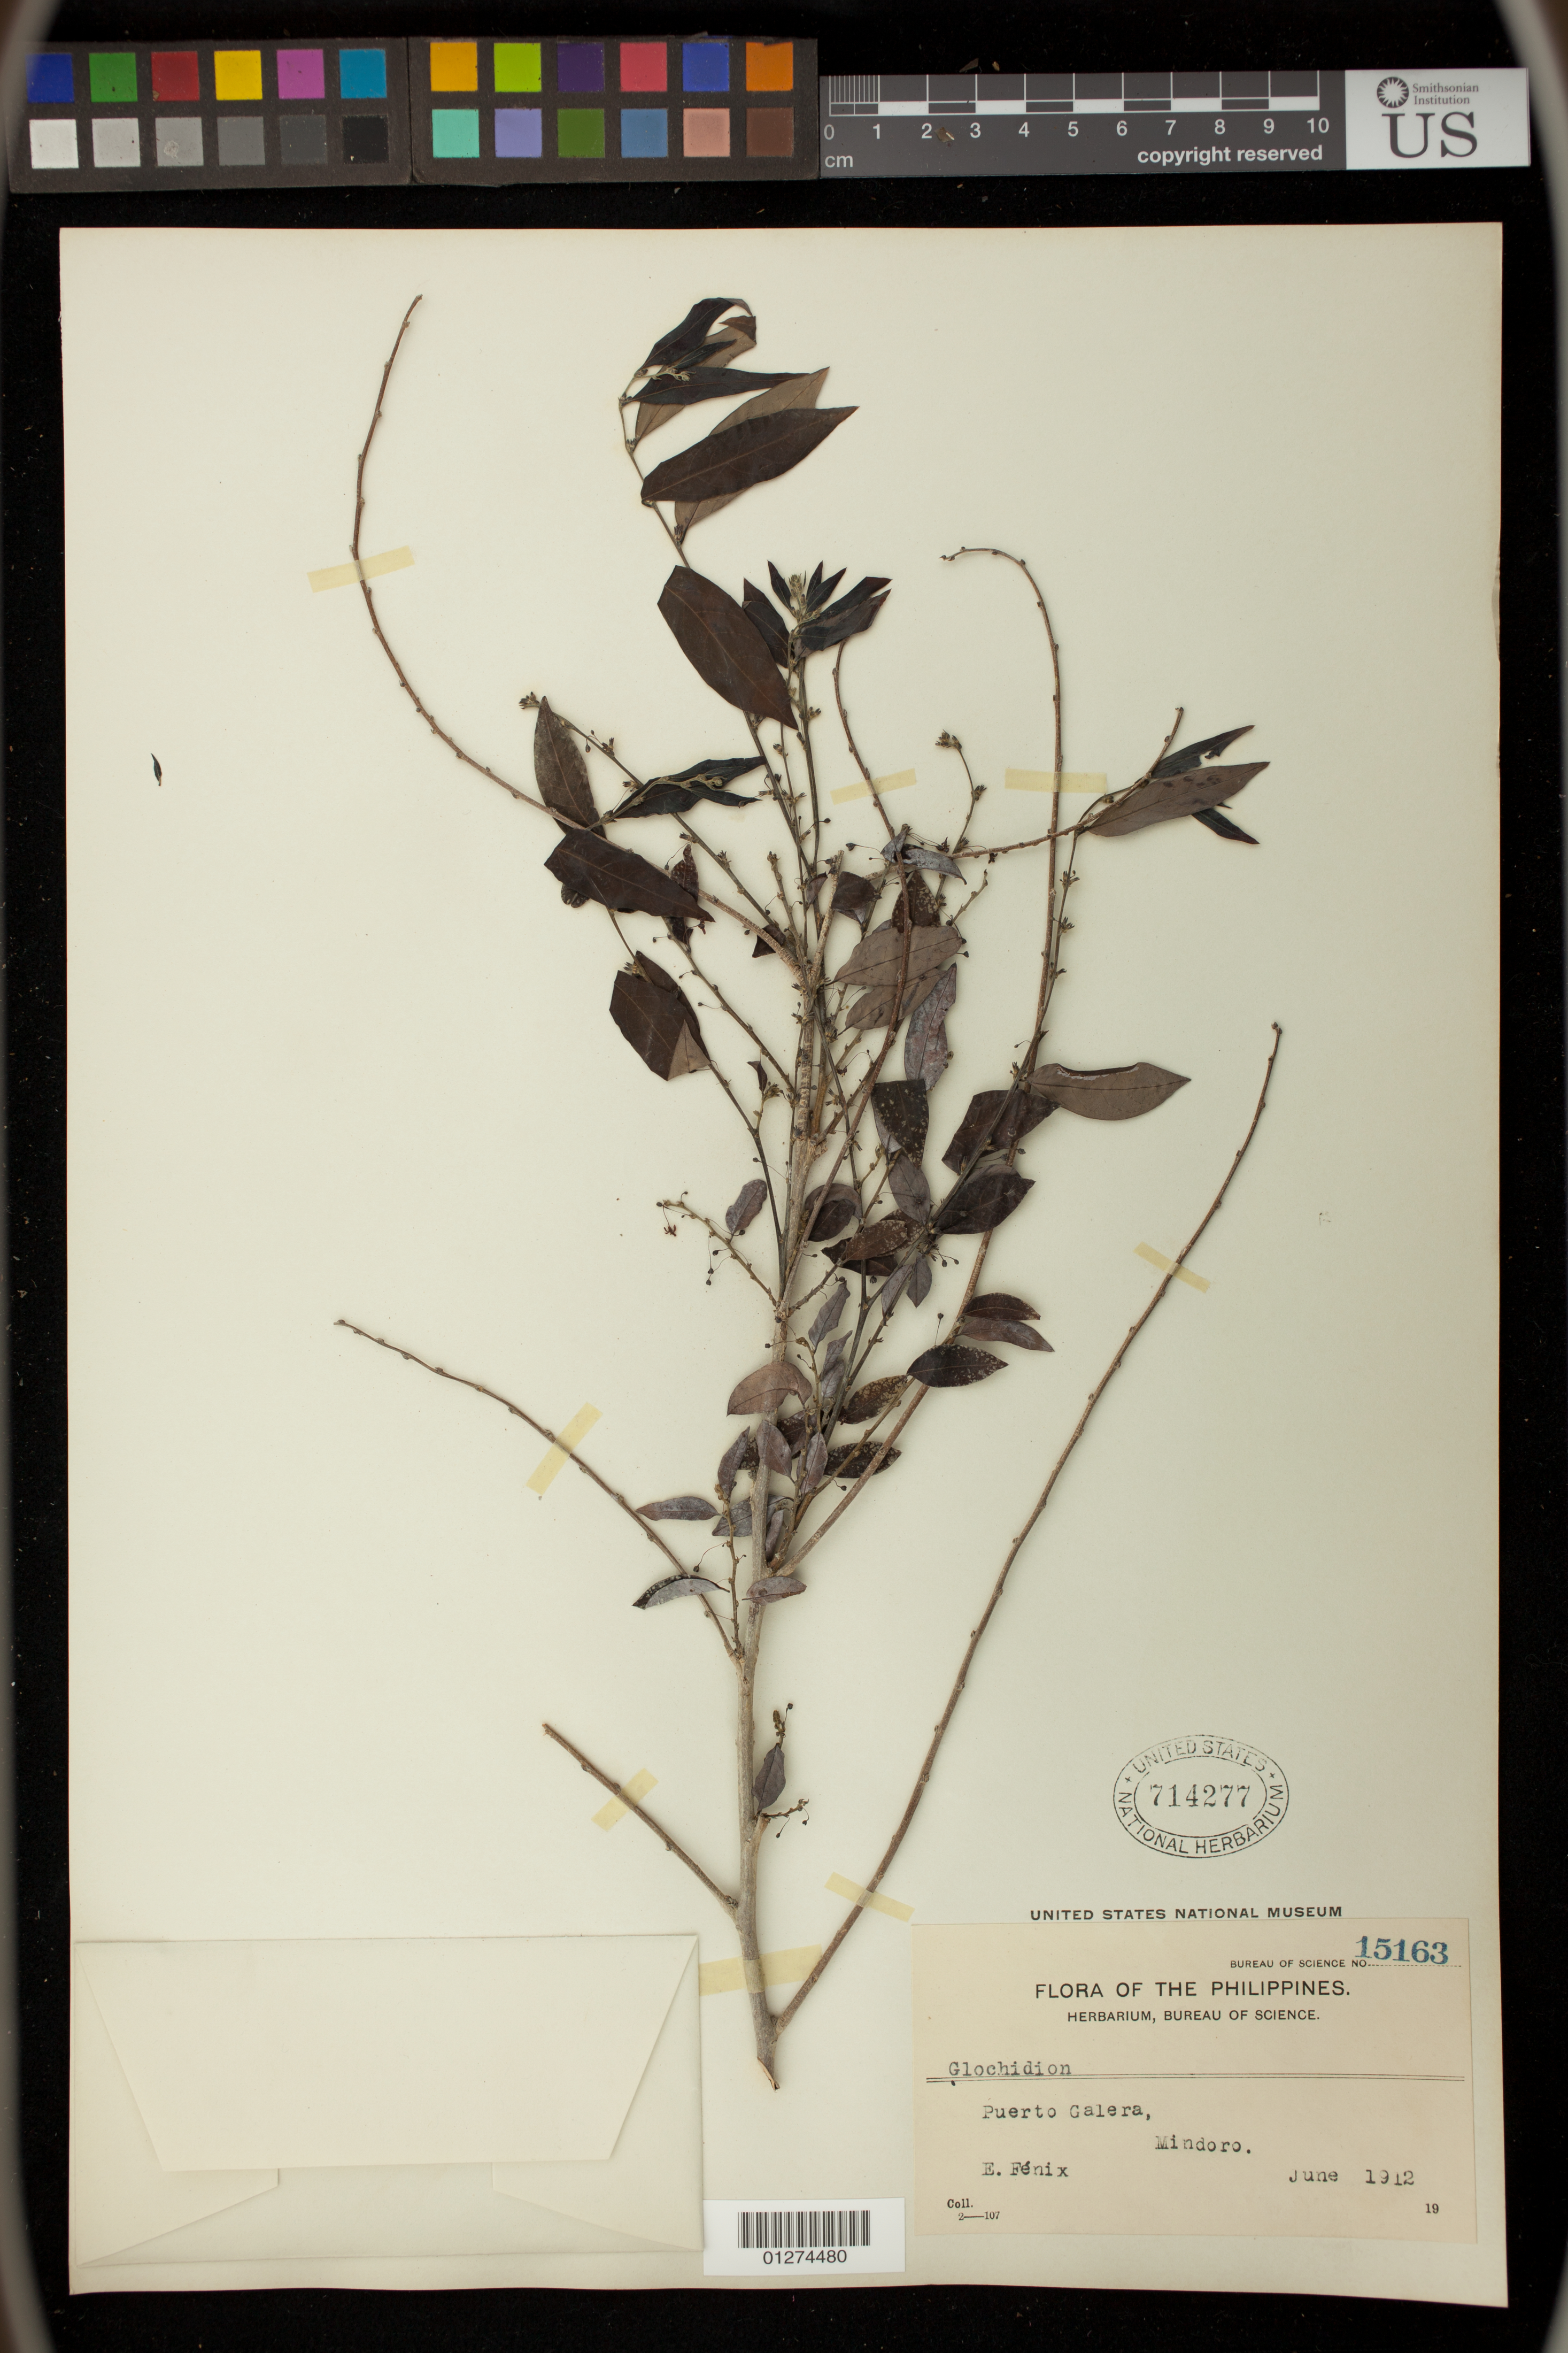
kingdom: Plantae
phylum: Tracheophyta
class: Magnoliopsida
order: Malpighiales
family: Phyllanthaceae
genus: Glochidion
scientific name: Glochidion sp.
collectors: E. Fénix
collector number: Bur. Sci. 15163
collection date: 1912-06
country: Philippines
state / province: Mimaropa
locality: Puerto Galera, Mindoro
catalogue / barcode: US 714277